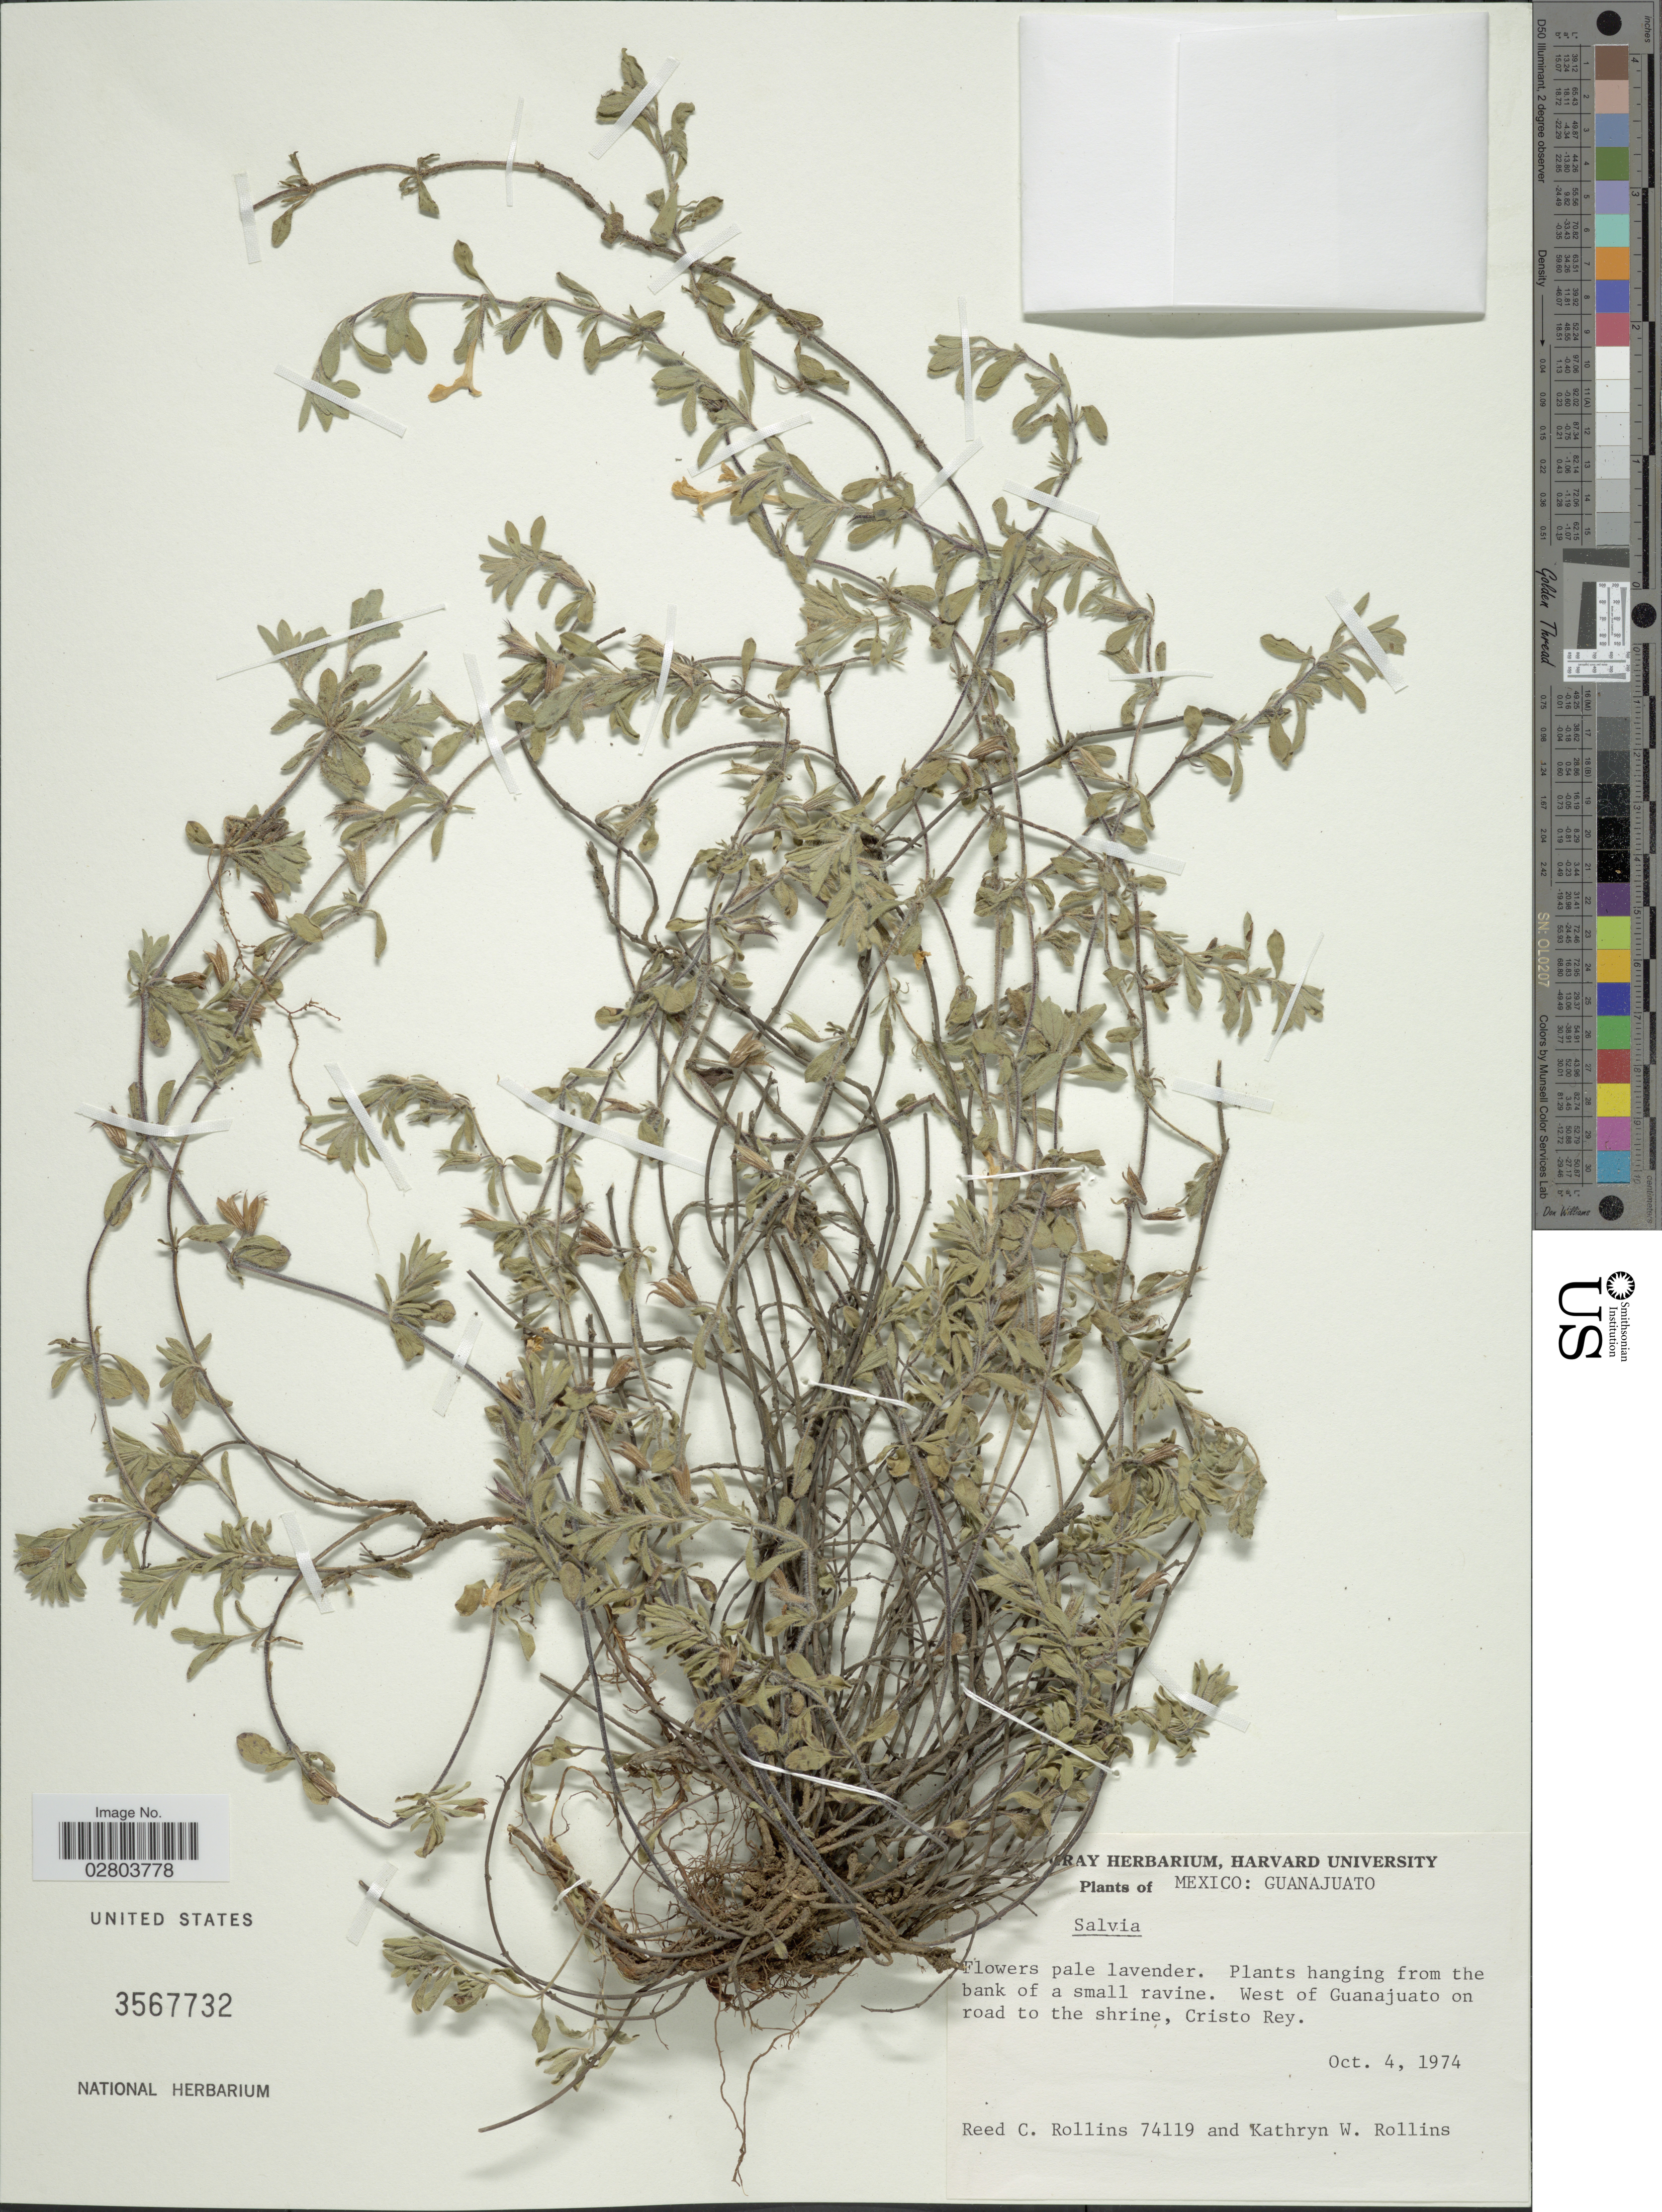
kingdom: Plantae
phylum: Tracheophyta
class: Magnoliopsida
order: Lamiales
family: Lamiaceae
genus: Salvia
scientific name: Salvia sp.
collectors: R. C. Rollins & K. W. Rollins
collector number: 74119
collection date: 1974-10-04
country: Mexico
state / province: Guanajuato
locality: Mexico: Guanajuato. West of Guanajuato on road to the shrine, Cristo Rey.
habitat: plants hanging from the bank of a small ravine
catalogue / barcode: US 3567732